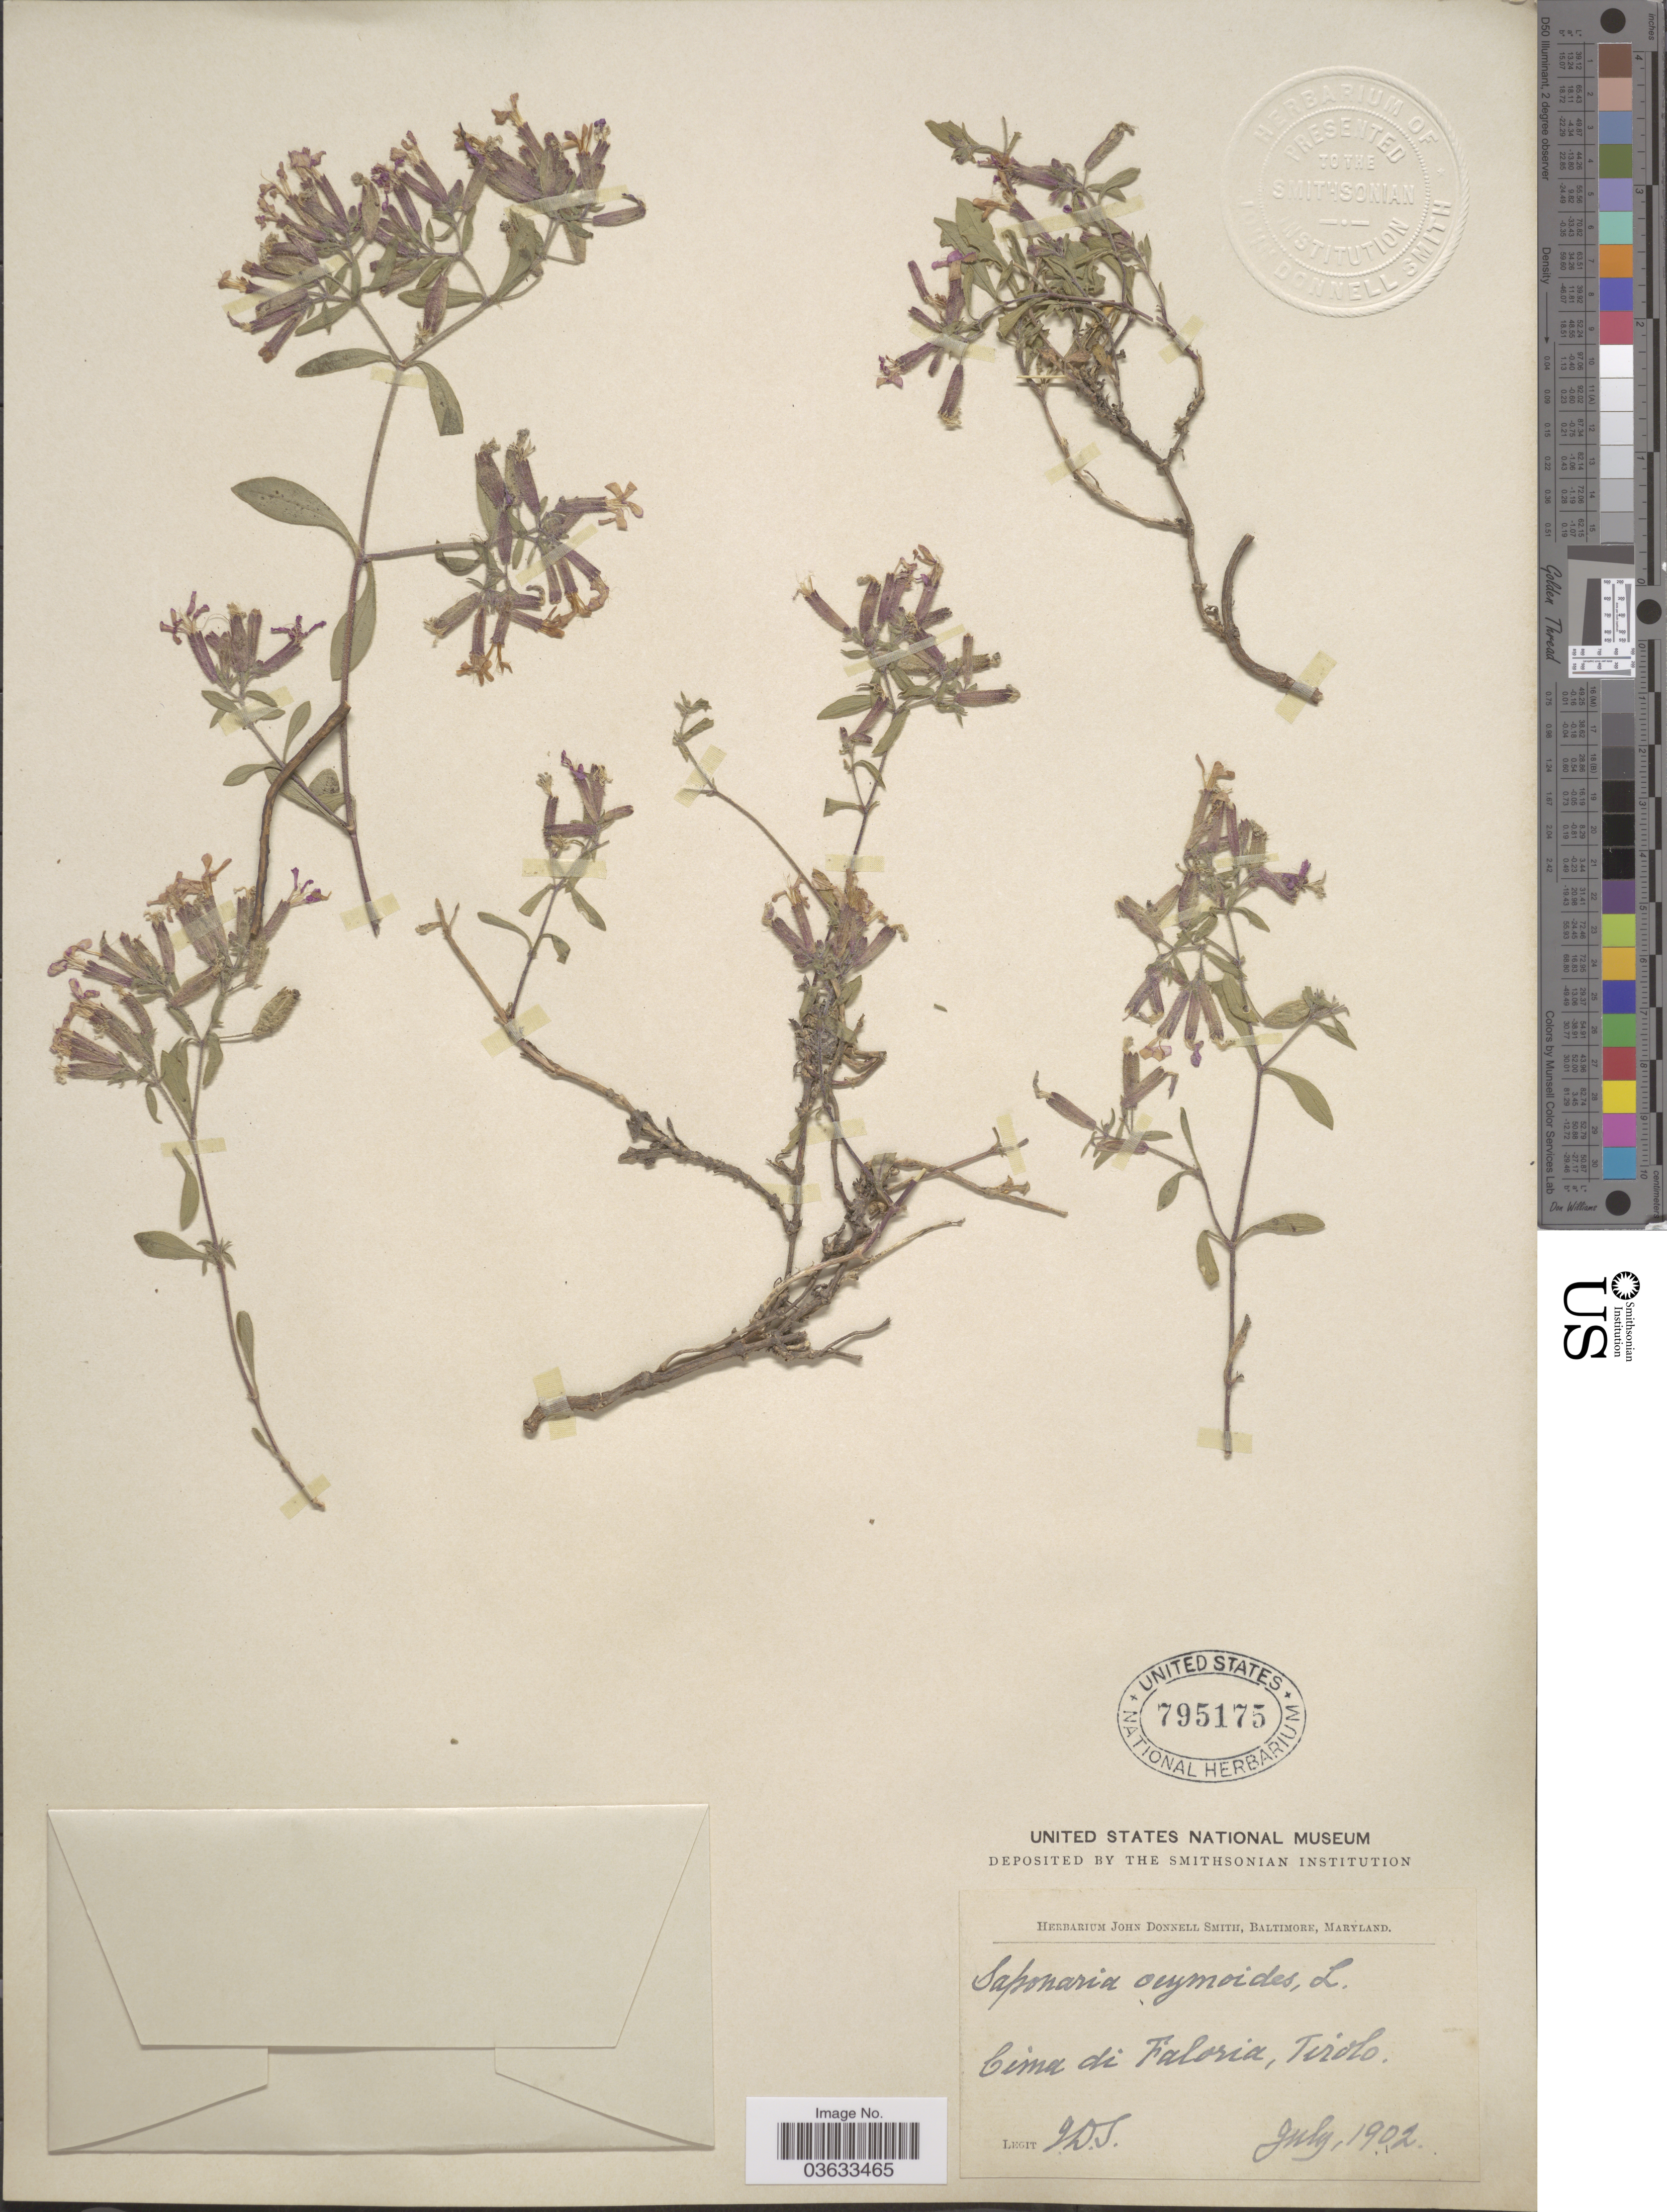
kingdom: Plantae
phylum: Tracheophyta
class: Magnoliopsida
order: Caryophyllales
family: Caryophyllaceae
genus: Saponaria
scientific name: Saponaria ocymoides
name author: L.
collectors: J. Donnell Smith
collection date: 1902-07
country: Italy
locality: Cima di Faloria, Tirolo.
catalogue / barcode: US 795175